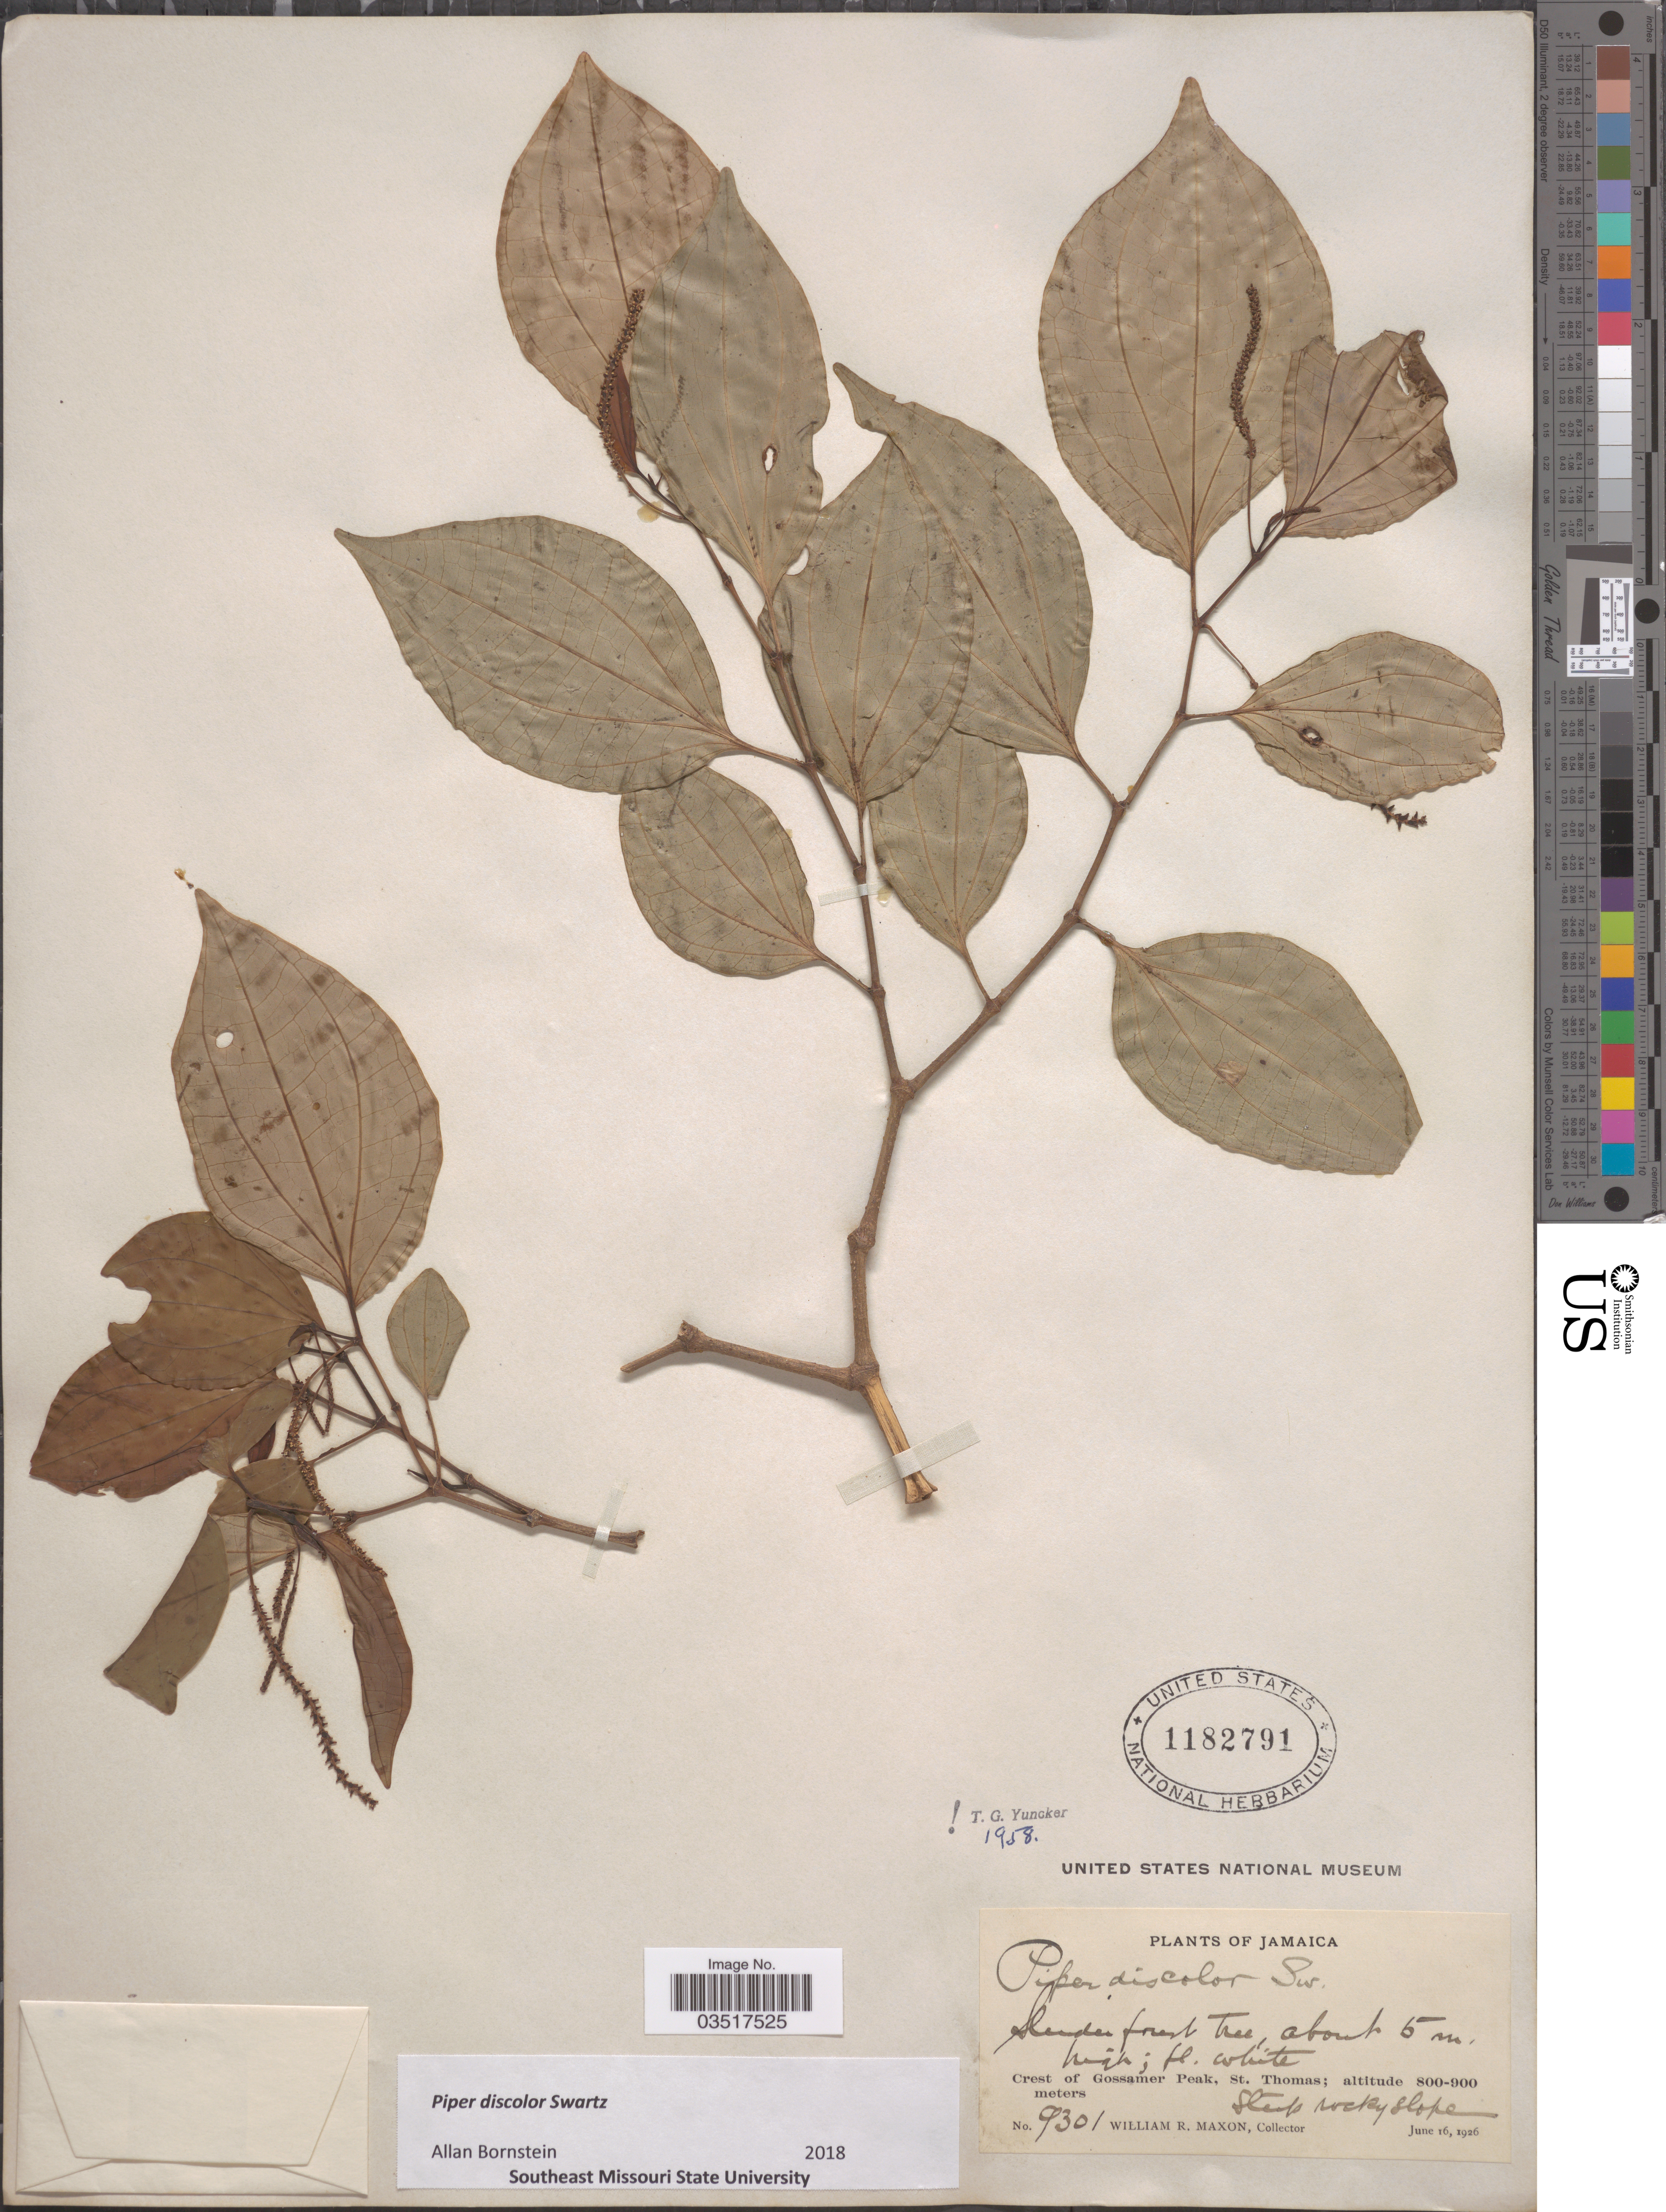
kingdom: Plantae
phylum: Tracheophyta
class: Magnoliopsida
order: Piperales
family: Piperaceae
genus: Piper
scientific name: Piper discolor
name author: Sw.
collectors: W. R. Maxon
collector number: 9301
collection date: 1926-06-16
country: Jamaica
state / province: Saint Thomas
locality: Crest of Gossamer Peak, St. Thomas.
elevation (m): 800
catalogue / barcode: US 1182791